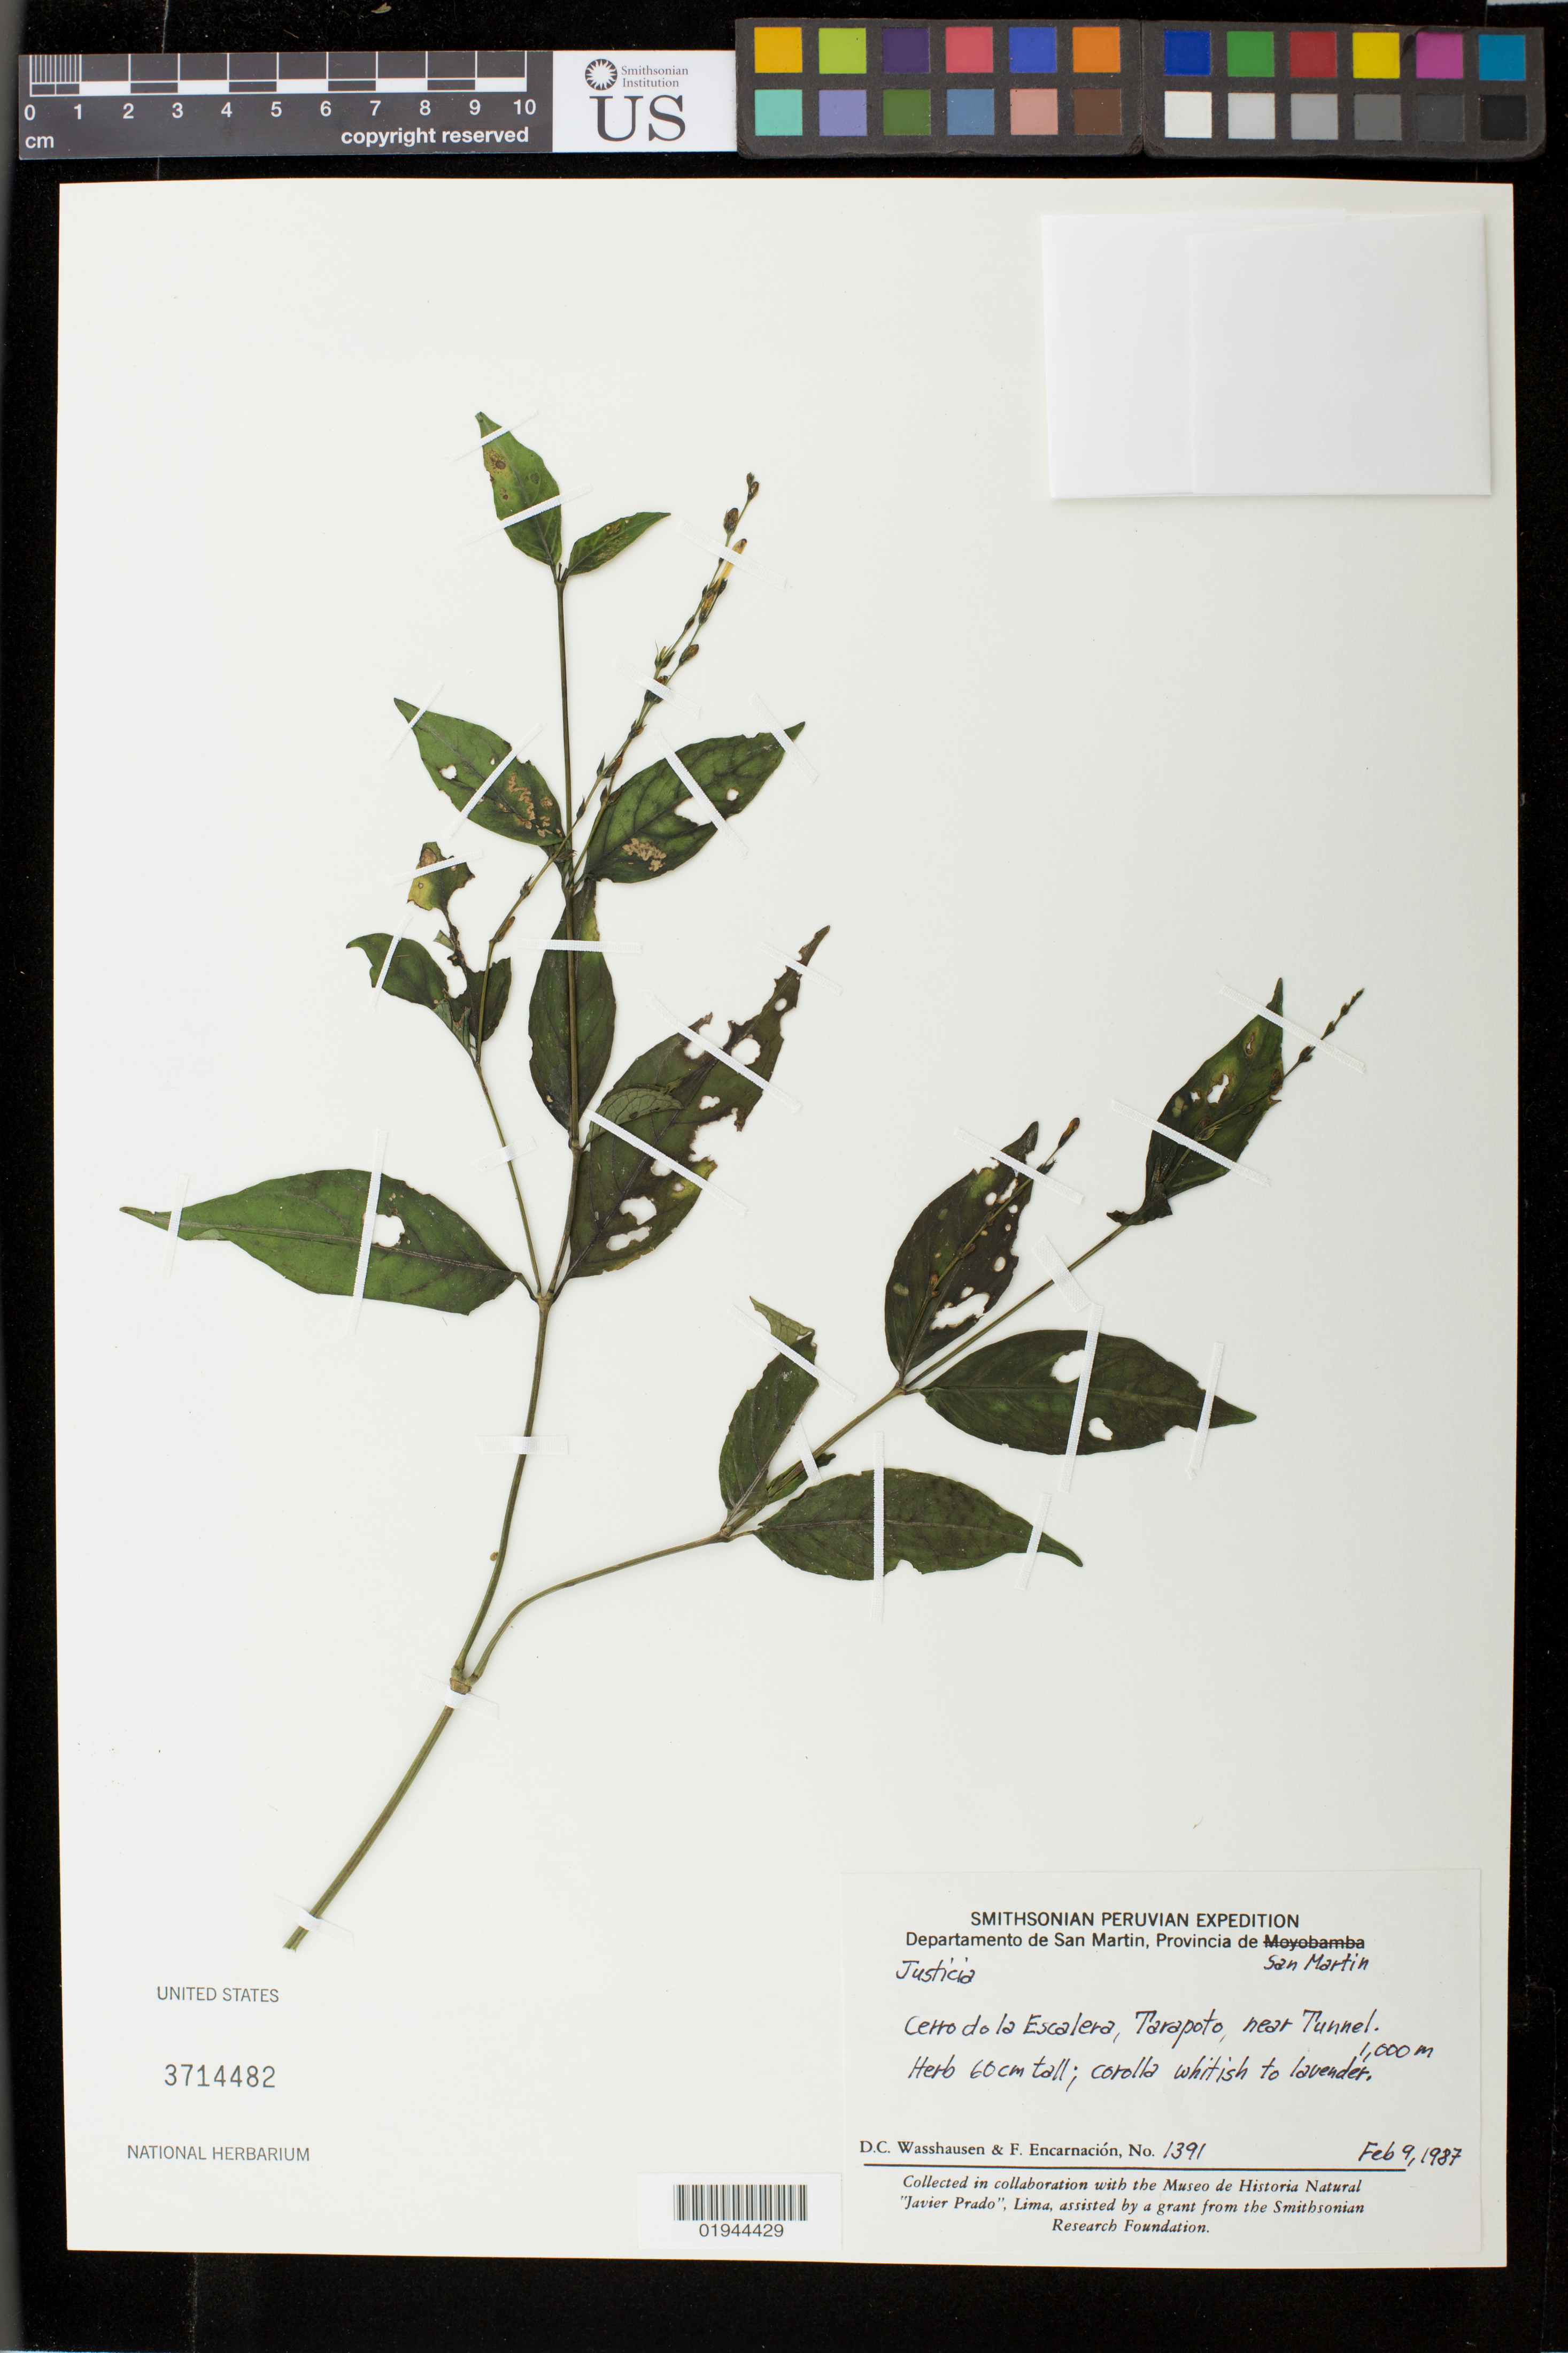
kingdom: Plantae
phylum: Tracheophyta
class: Magnoliopsida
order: Lamiales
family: Acanthaceae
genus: Justicia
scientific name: Justicia sp.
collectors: D. C. Wasshausen & F. Encarnación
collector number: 1391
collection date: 1987-02-09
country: Peru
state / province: San Martín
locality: Cerro de la Escalera, Tarapoto, near Tunnel.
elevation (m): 1000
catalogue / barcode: US 3714482